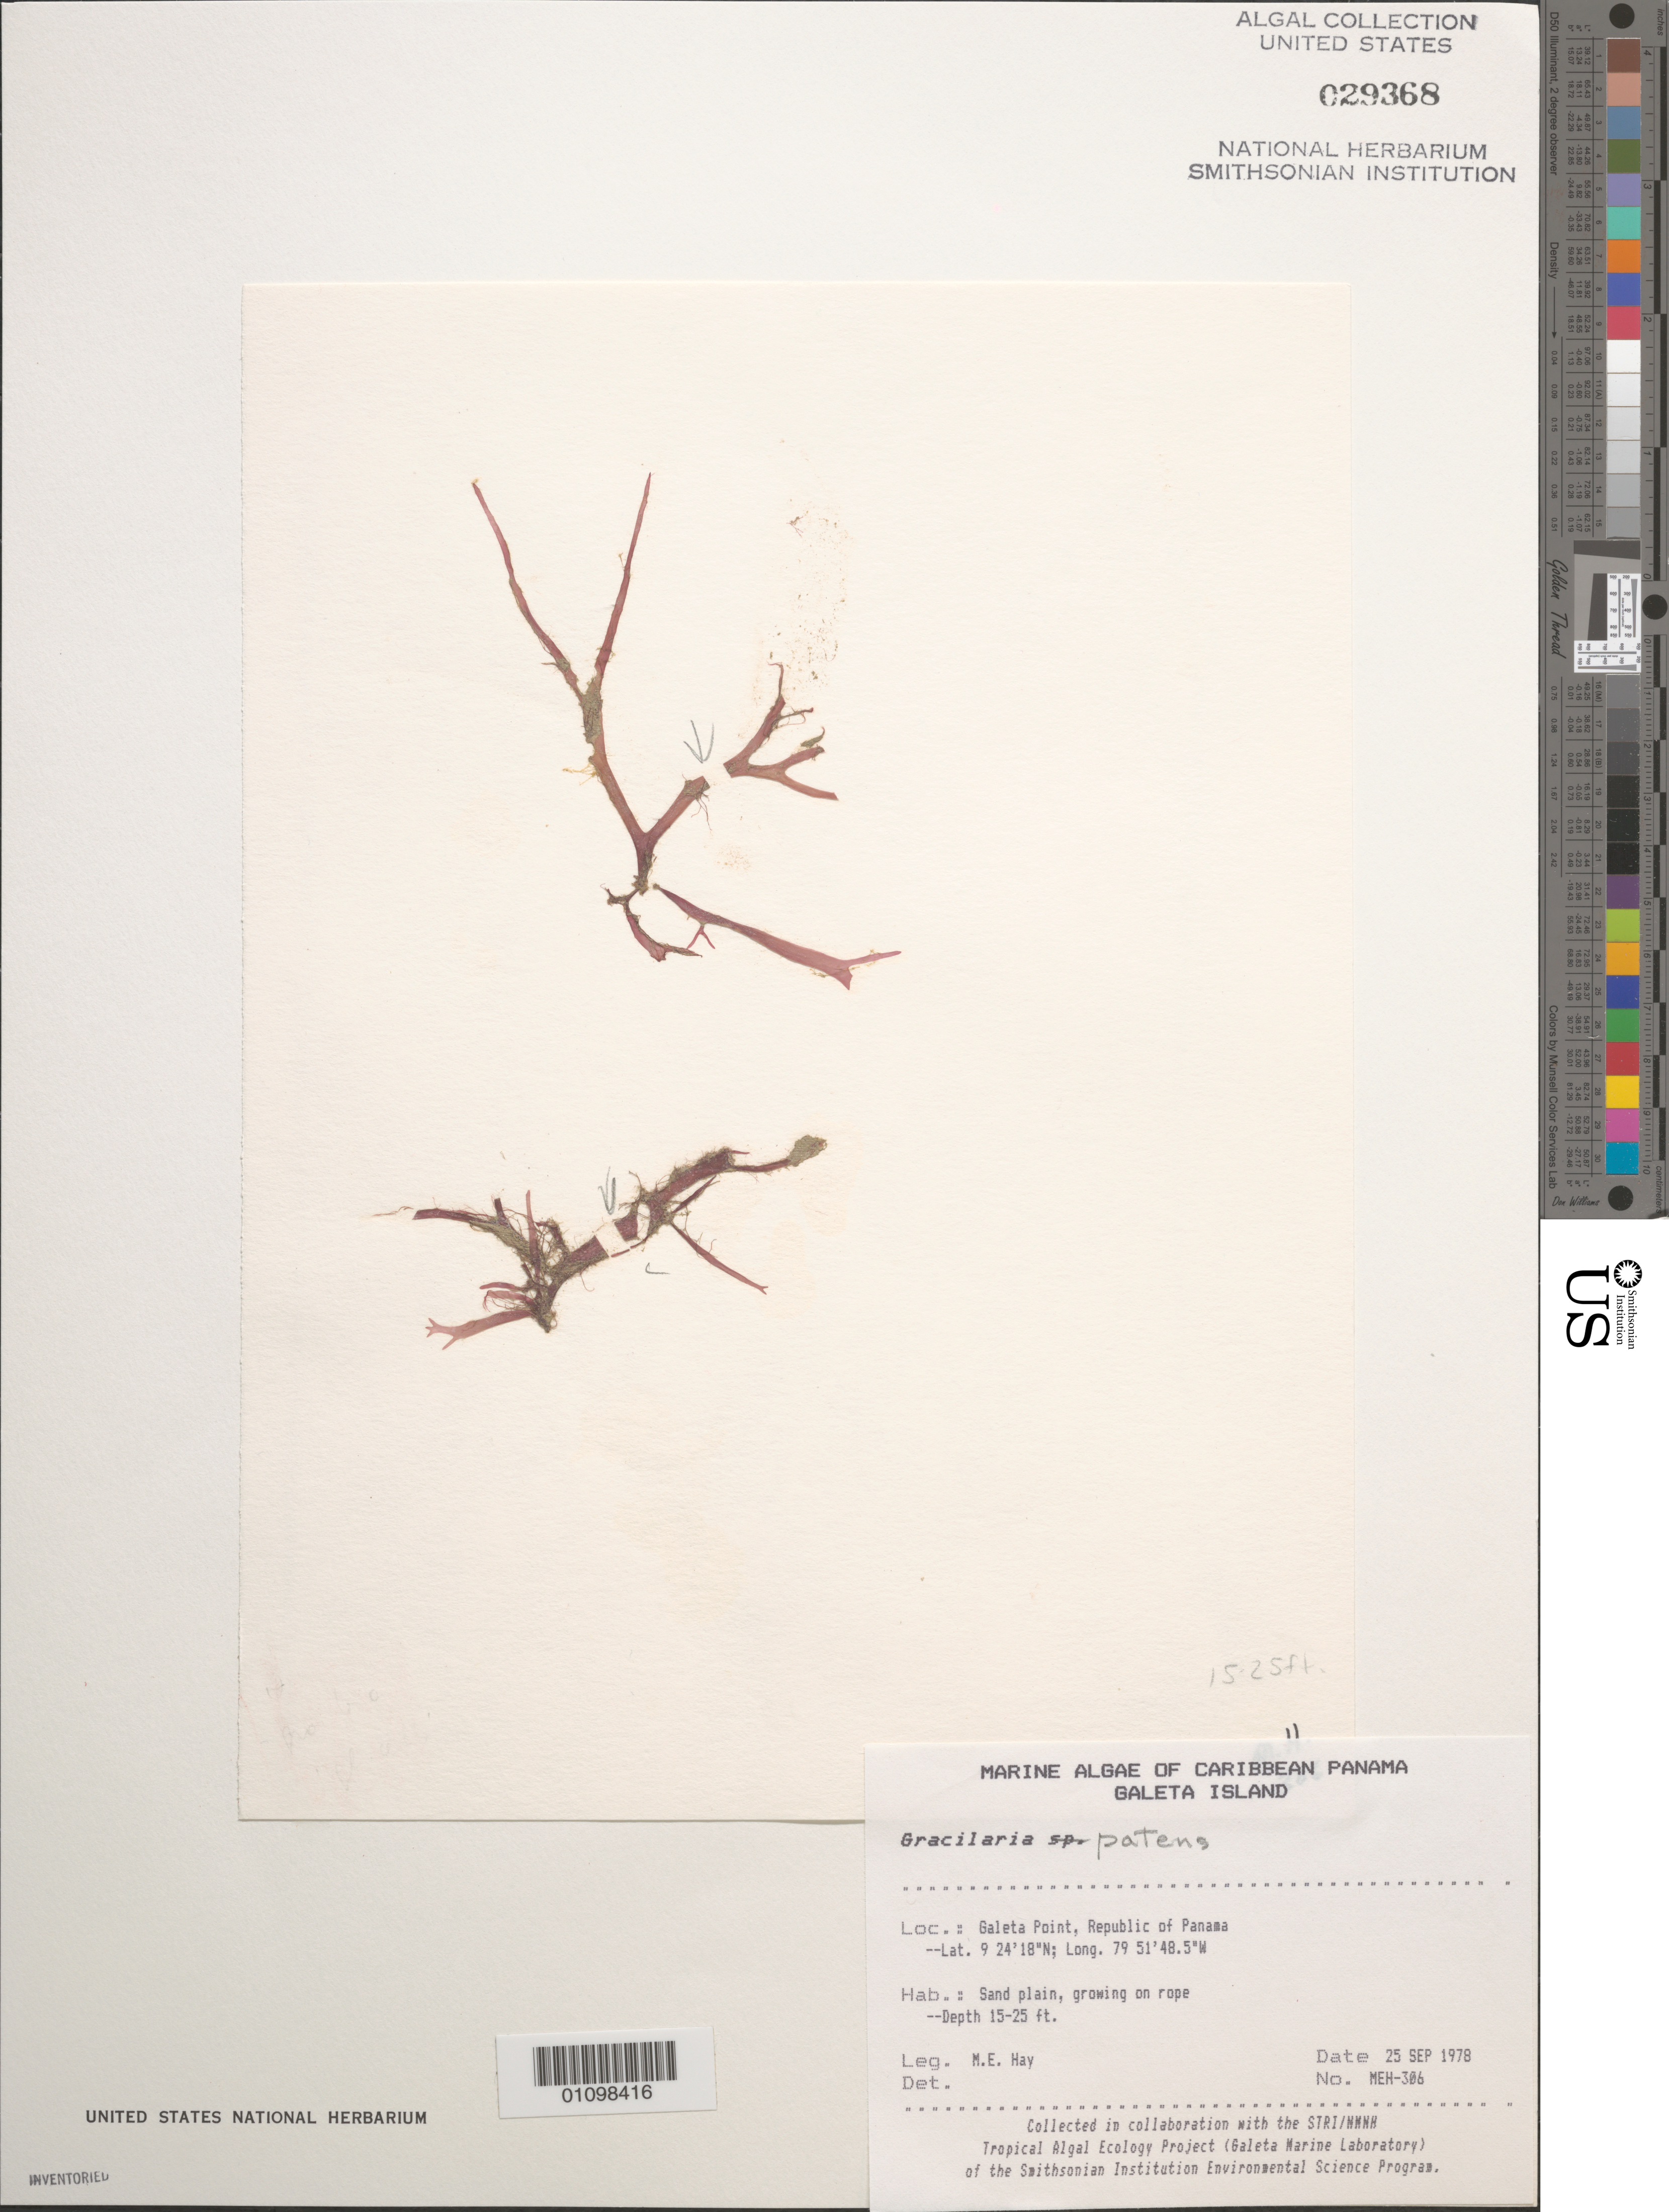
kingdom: Plantae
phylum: Rhodophyta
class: Florideophyceae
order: Gracilariales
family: Gracilariaceae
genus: Gracilaria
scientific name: Gracilaria patens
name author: P. Crouan & H. Crouan in Schramm & Maze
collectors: M. E. Hay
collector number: MEH-306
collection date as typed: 25 Sep 1978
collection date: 1978-09-25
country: Panama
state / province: Colón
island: Galeta Island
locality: Galeta Point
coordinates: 9 24' 18" N, 79 51' 48.5" W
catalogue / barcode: US 29368